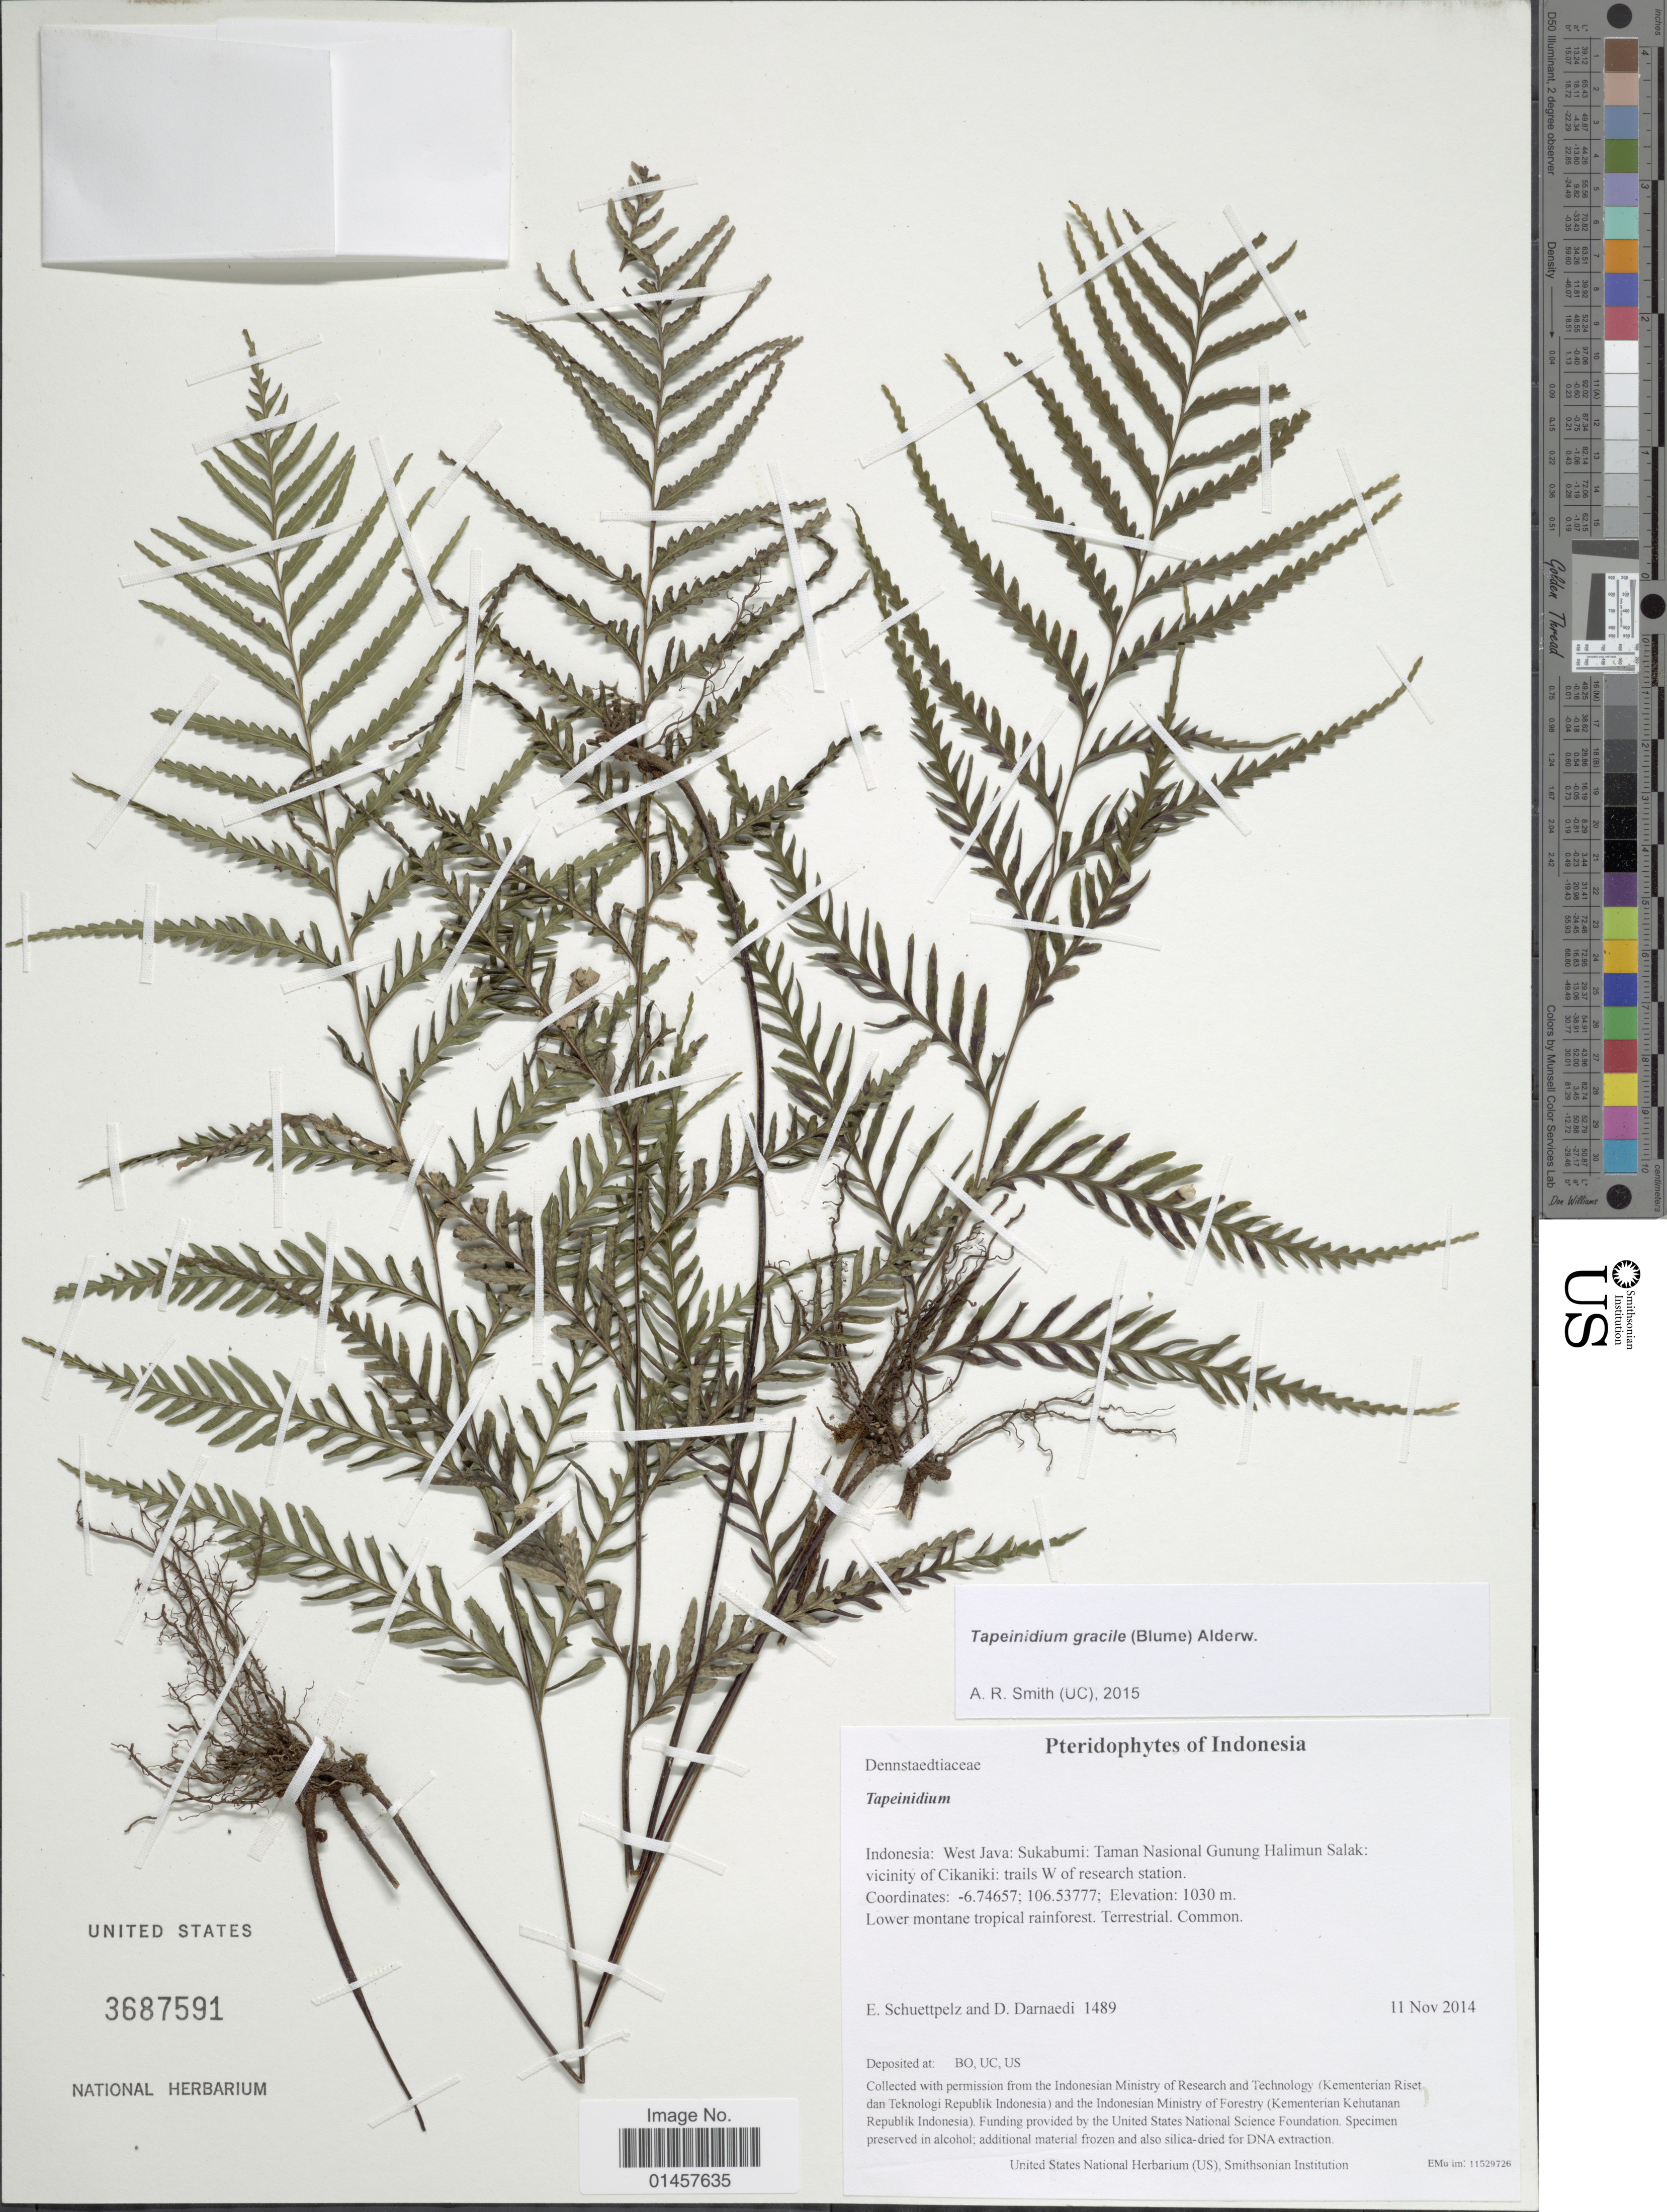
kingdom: Plantae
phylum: Tracheophyta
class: Polypodiopsida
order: Polypodiales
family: Lindsaeaceae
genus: Tapeinidium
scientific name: Tapeinidium sp.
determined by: Schuettpelz, E., (US), Smithsonian Institution - National Museum of Natural History (UNITED STATES)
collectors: E. Schuettpelz & D. Darnaedi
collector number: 1489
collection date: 2014-11-11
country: Indonesia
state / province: Java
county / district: Jawa Barat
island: Java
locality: Taman Nasional Gunung Halimun Salak: vicinity of Cikaniki: trails W of research station.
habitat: Lower montane tropical rainforest.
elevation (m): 1030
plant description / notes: Collected with permission from the Indonesian Ministry of Research and Technology (Kementerian Riset dan Teknologi Republik Indonesia) and the Indonesian Ministry of Forestry (Kementerian Kehutanan Republik Indonesia).; Funding provided by the United States National Science Foundation.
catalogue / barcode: US 3687591